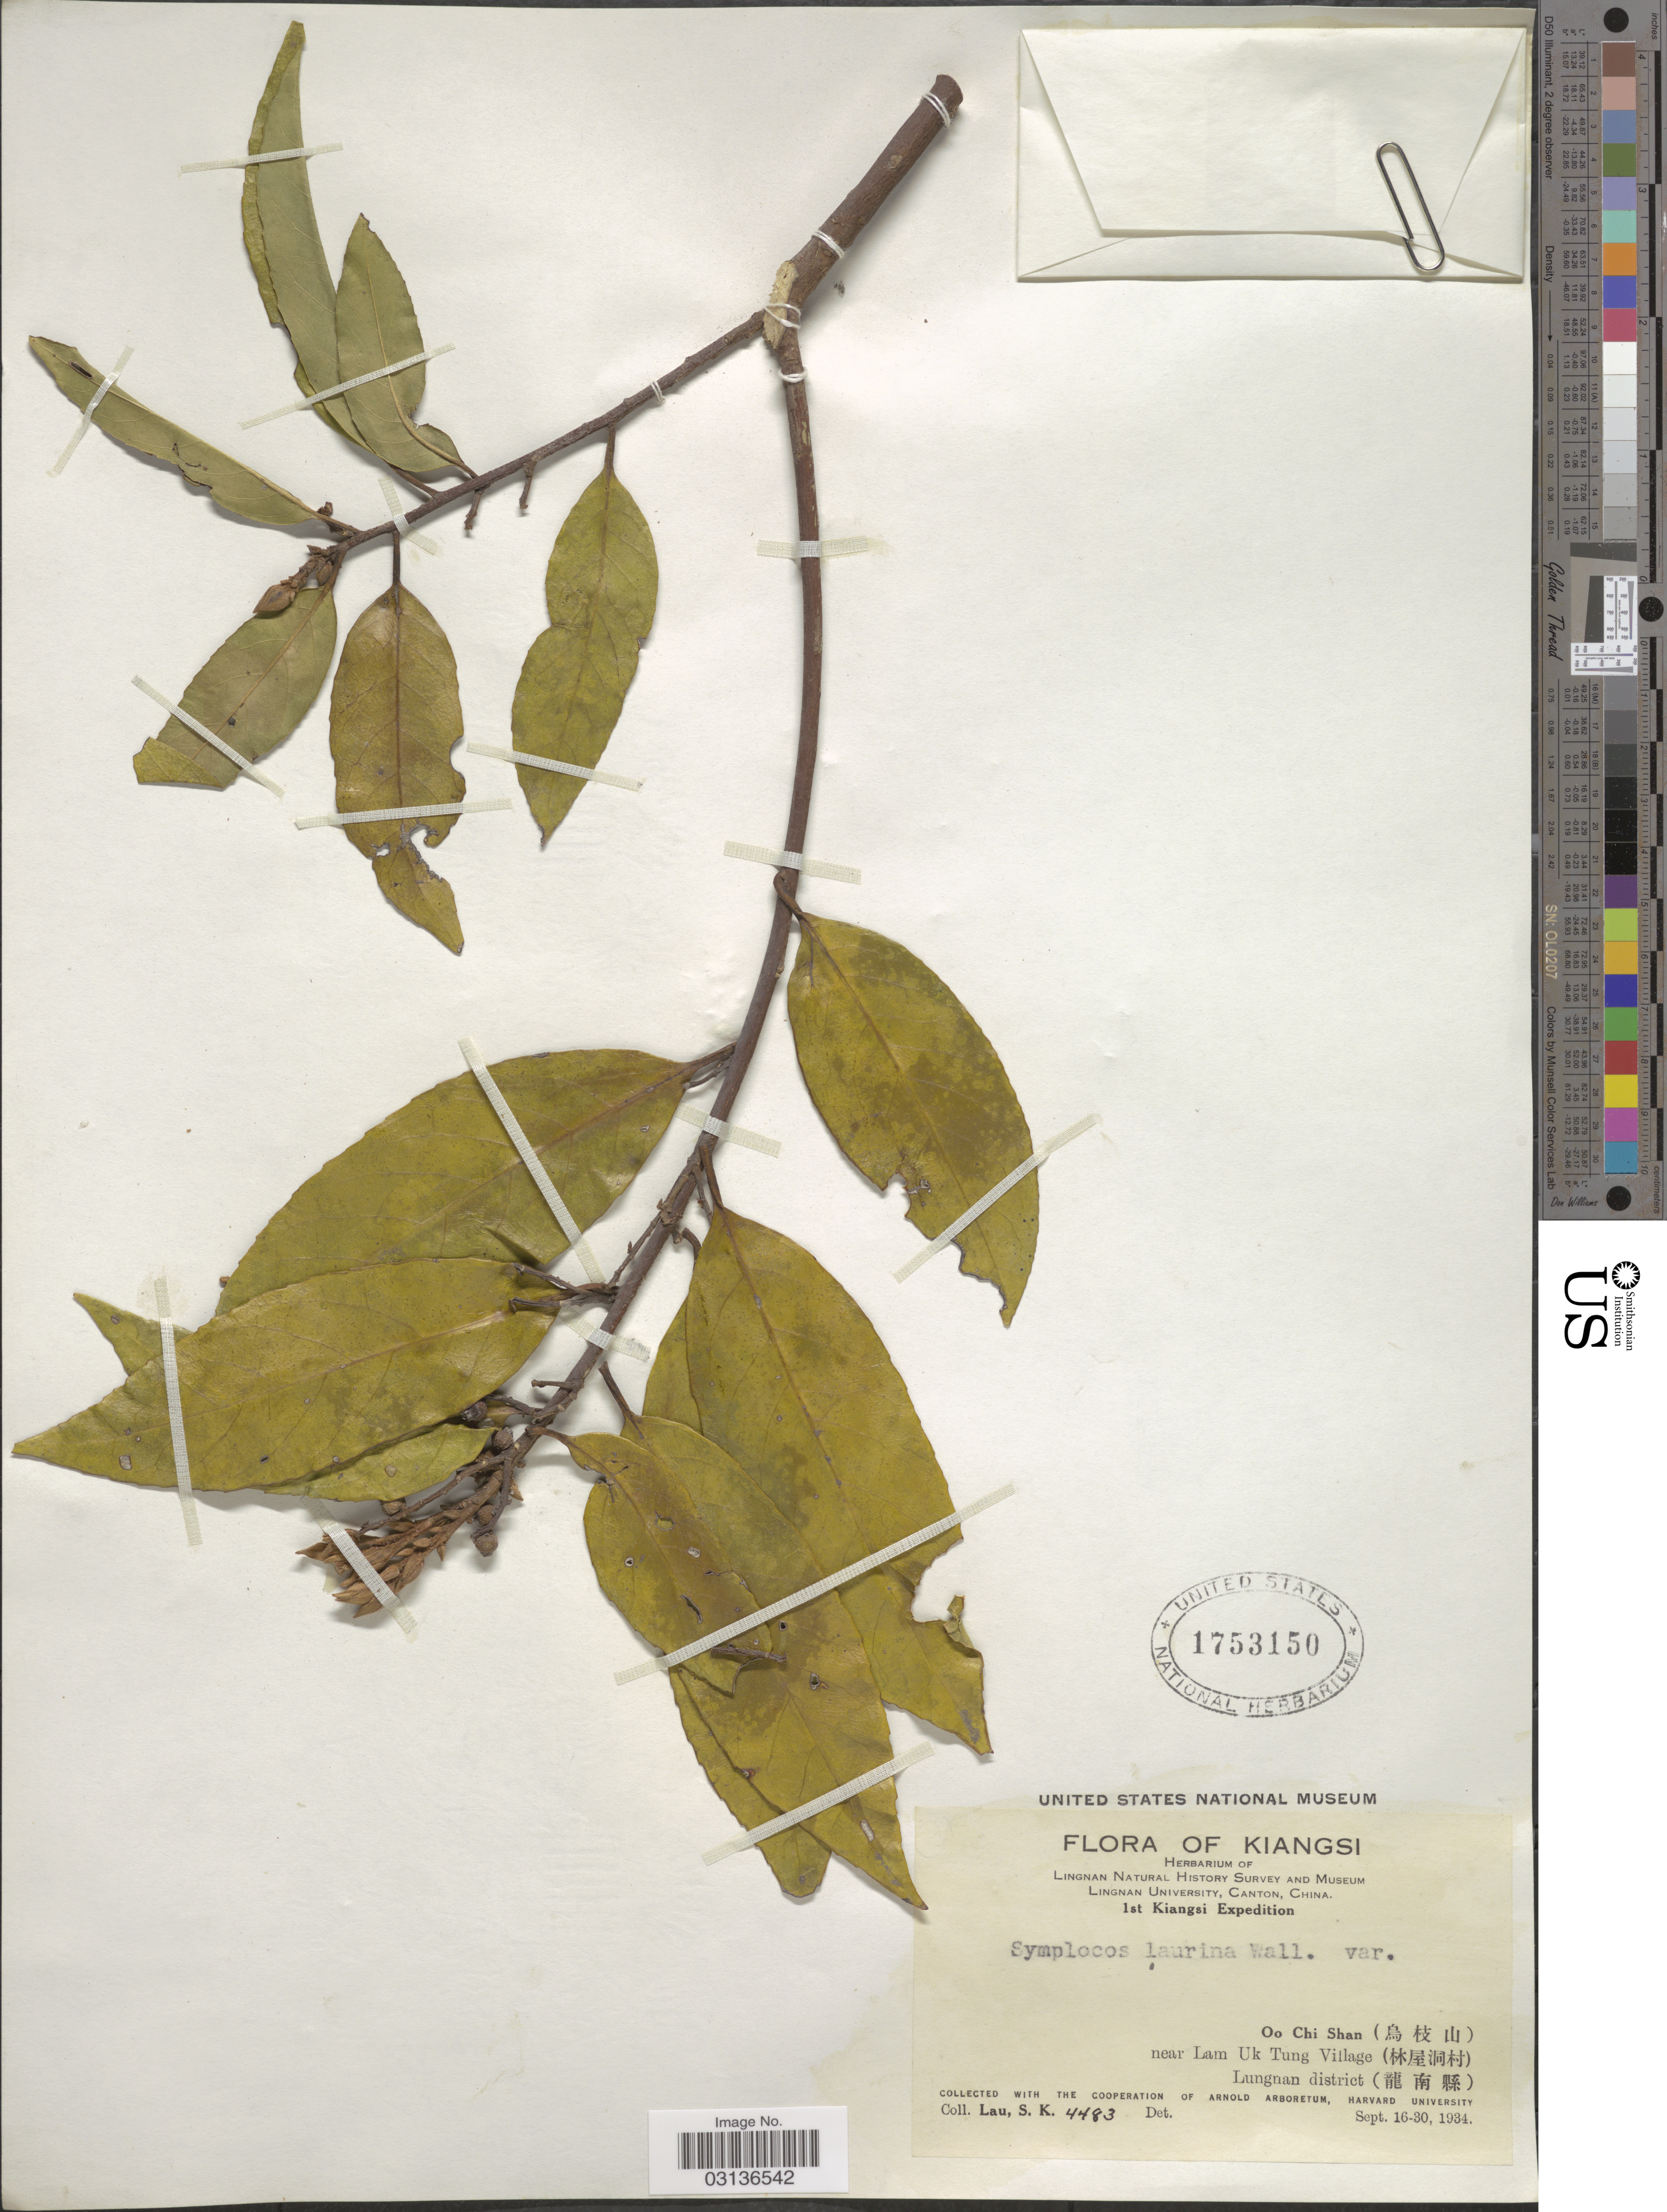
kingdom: Plantae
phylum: Tracheophyta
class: Magnoliopsida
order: Ericales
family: Symplocaceae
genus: Symplocos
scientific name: Symplocos cochinchinensis subsp. laurina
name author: (Retz.) Noot.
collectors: S. K. Lau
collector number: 4483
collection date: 1934-09-16/1934-09-30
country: China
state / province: Jiangxi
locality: Kiangsi. Oo Chi Shan, near Lam Uk Tung Village. Lungnan district.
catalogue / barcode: US 1753150